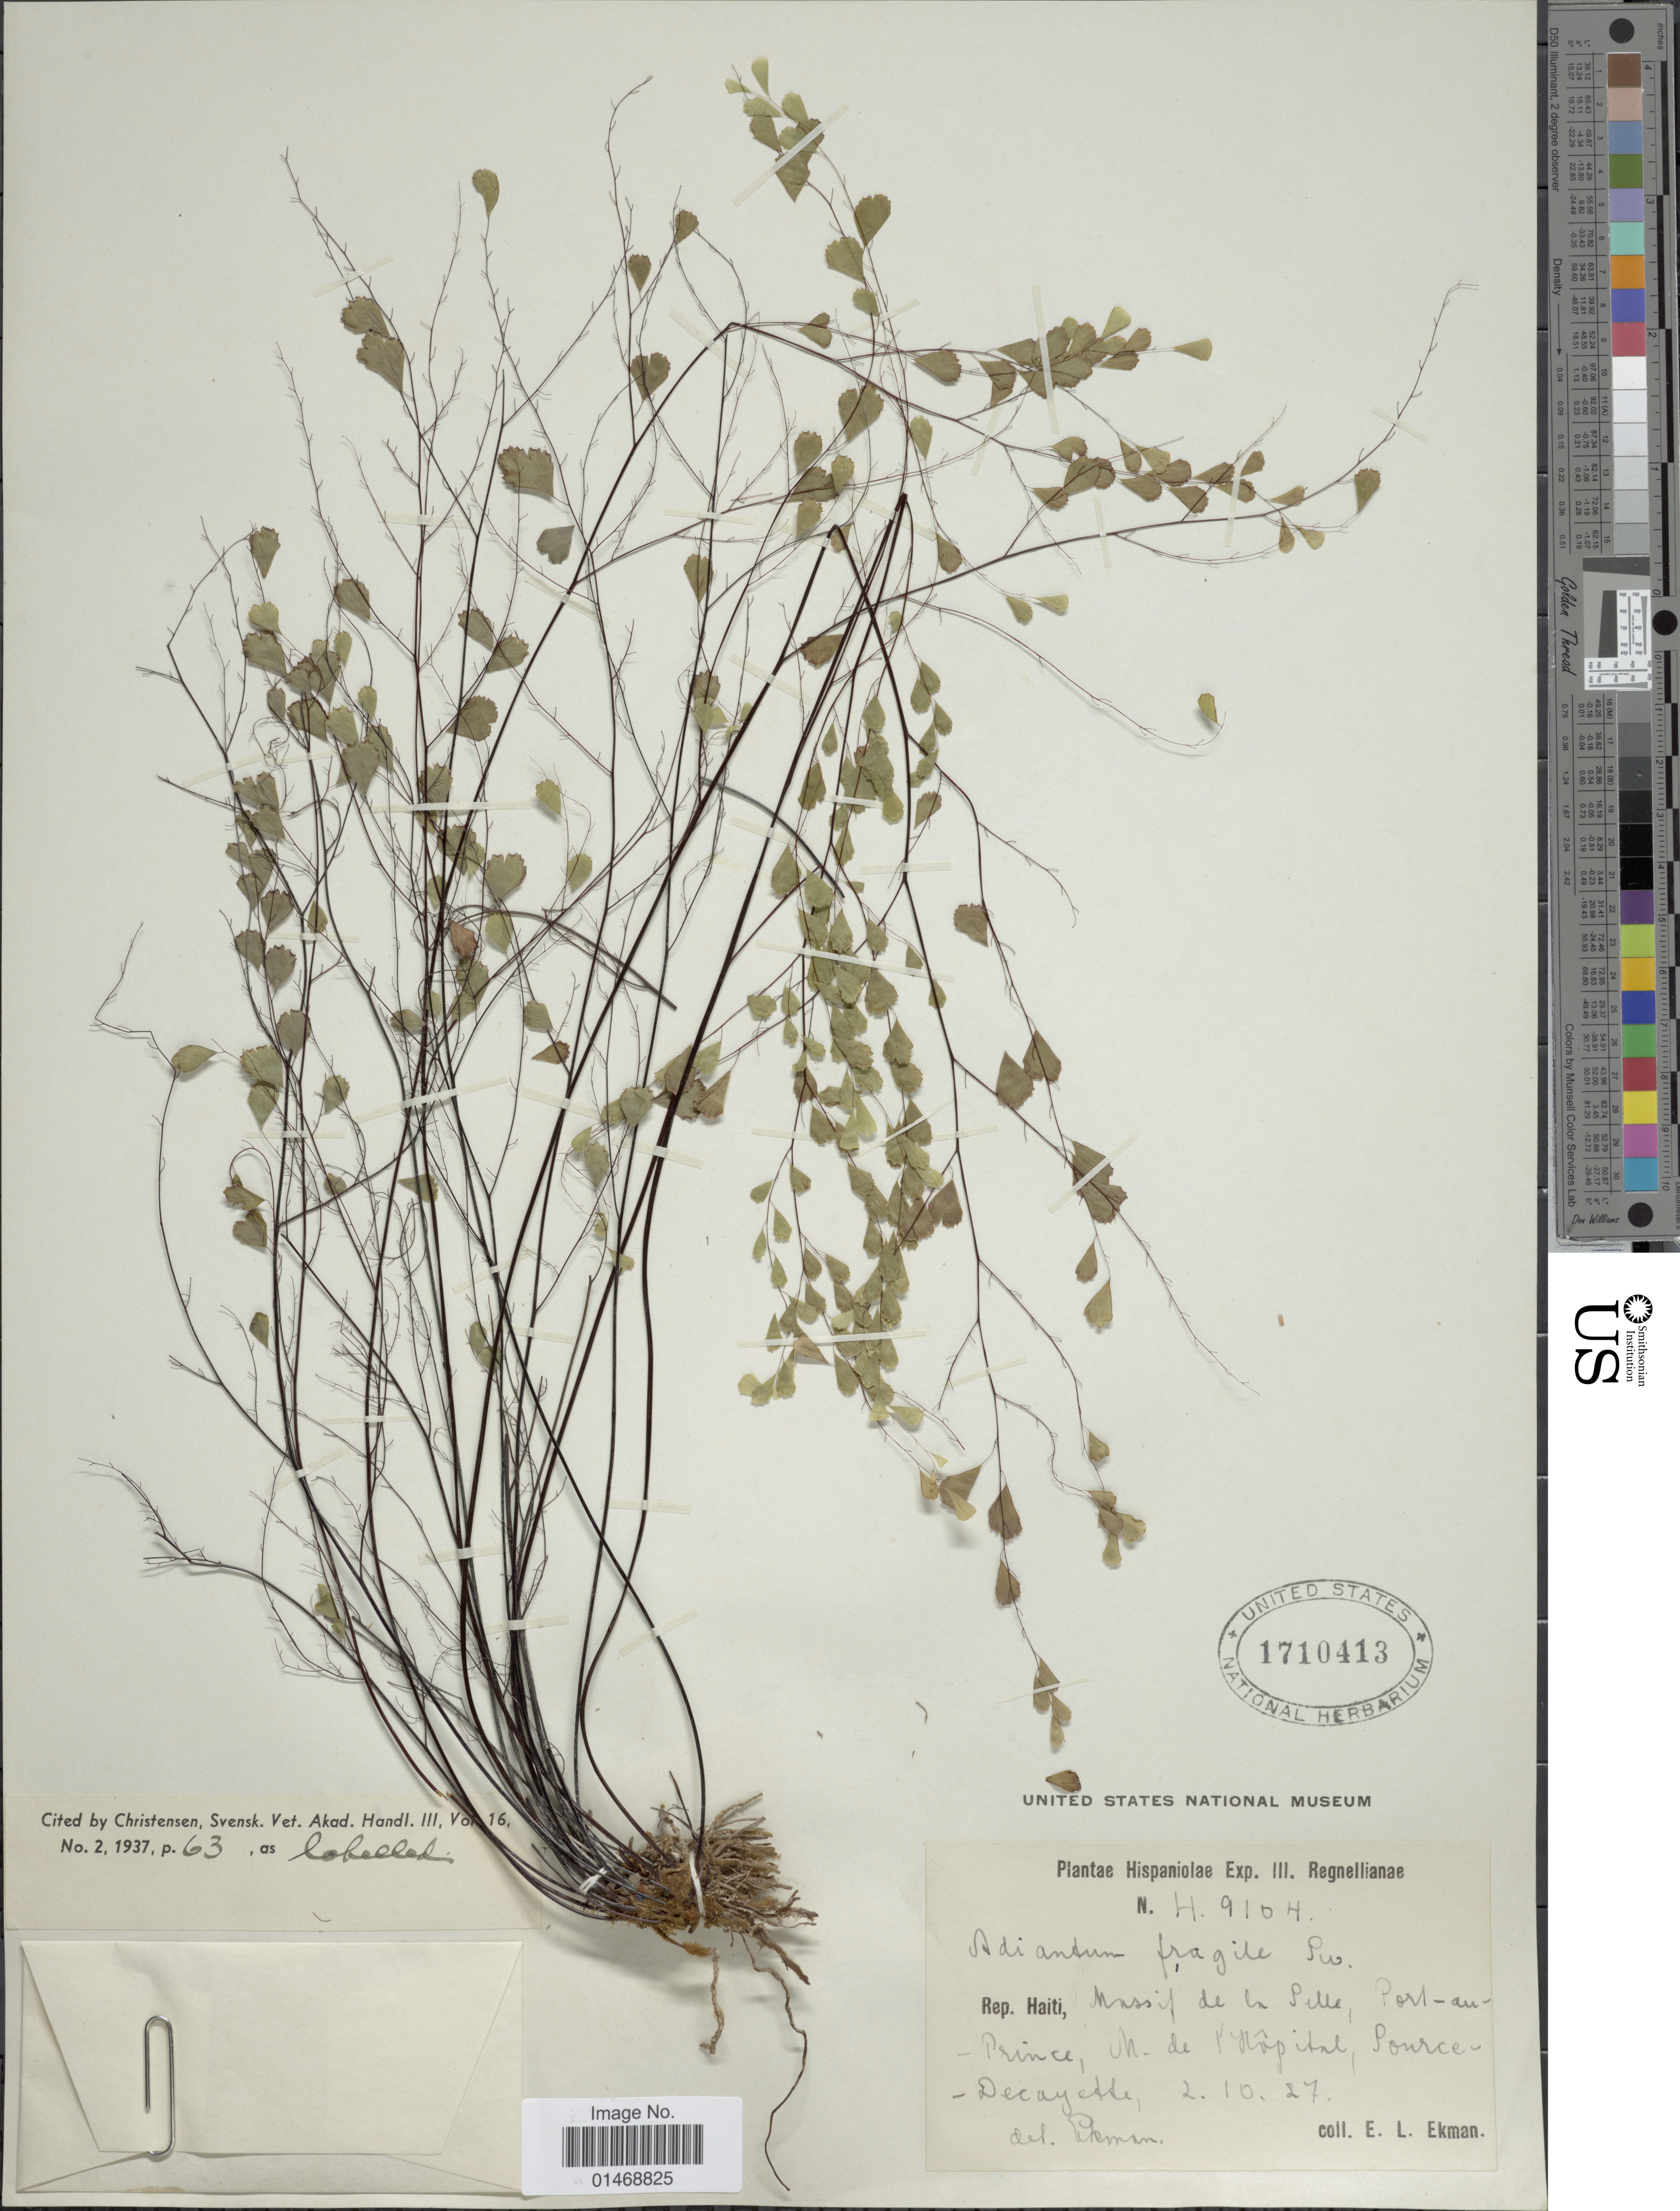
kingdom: Plantae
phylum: Tracheophyta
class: Polypodiopsida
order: Polypodiales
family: Pteridaceae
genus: Adiantum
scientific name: Adiantum fragile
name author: Sw.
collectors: E. L. Ekman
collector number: H 9104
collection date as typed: Transcribed d/m/y: 2/10/27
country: Haiti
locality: Rep. Haiti, Massif de la Selle, Port-au-Prince, M de Hôpital, Source-Decayette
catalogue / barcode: US 1710413